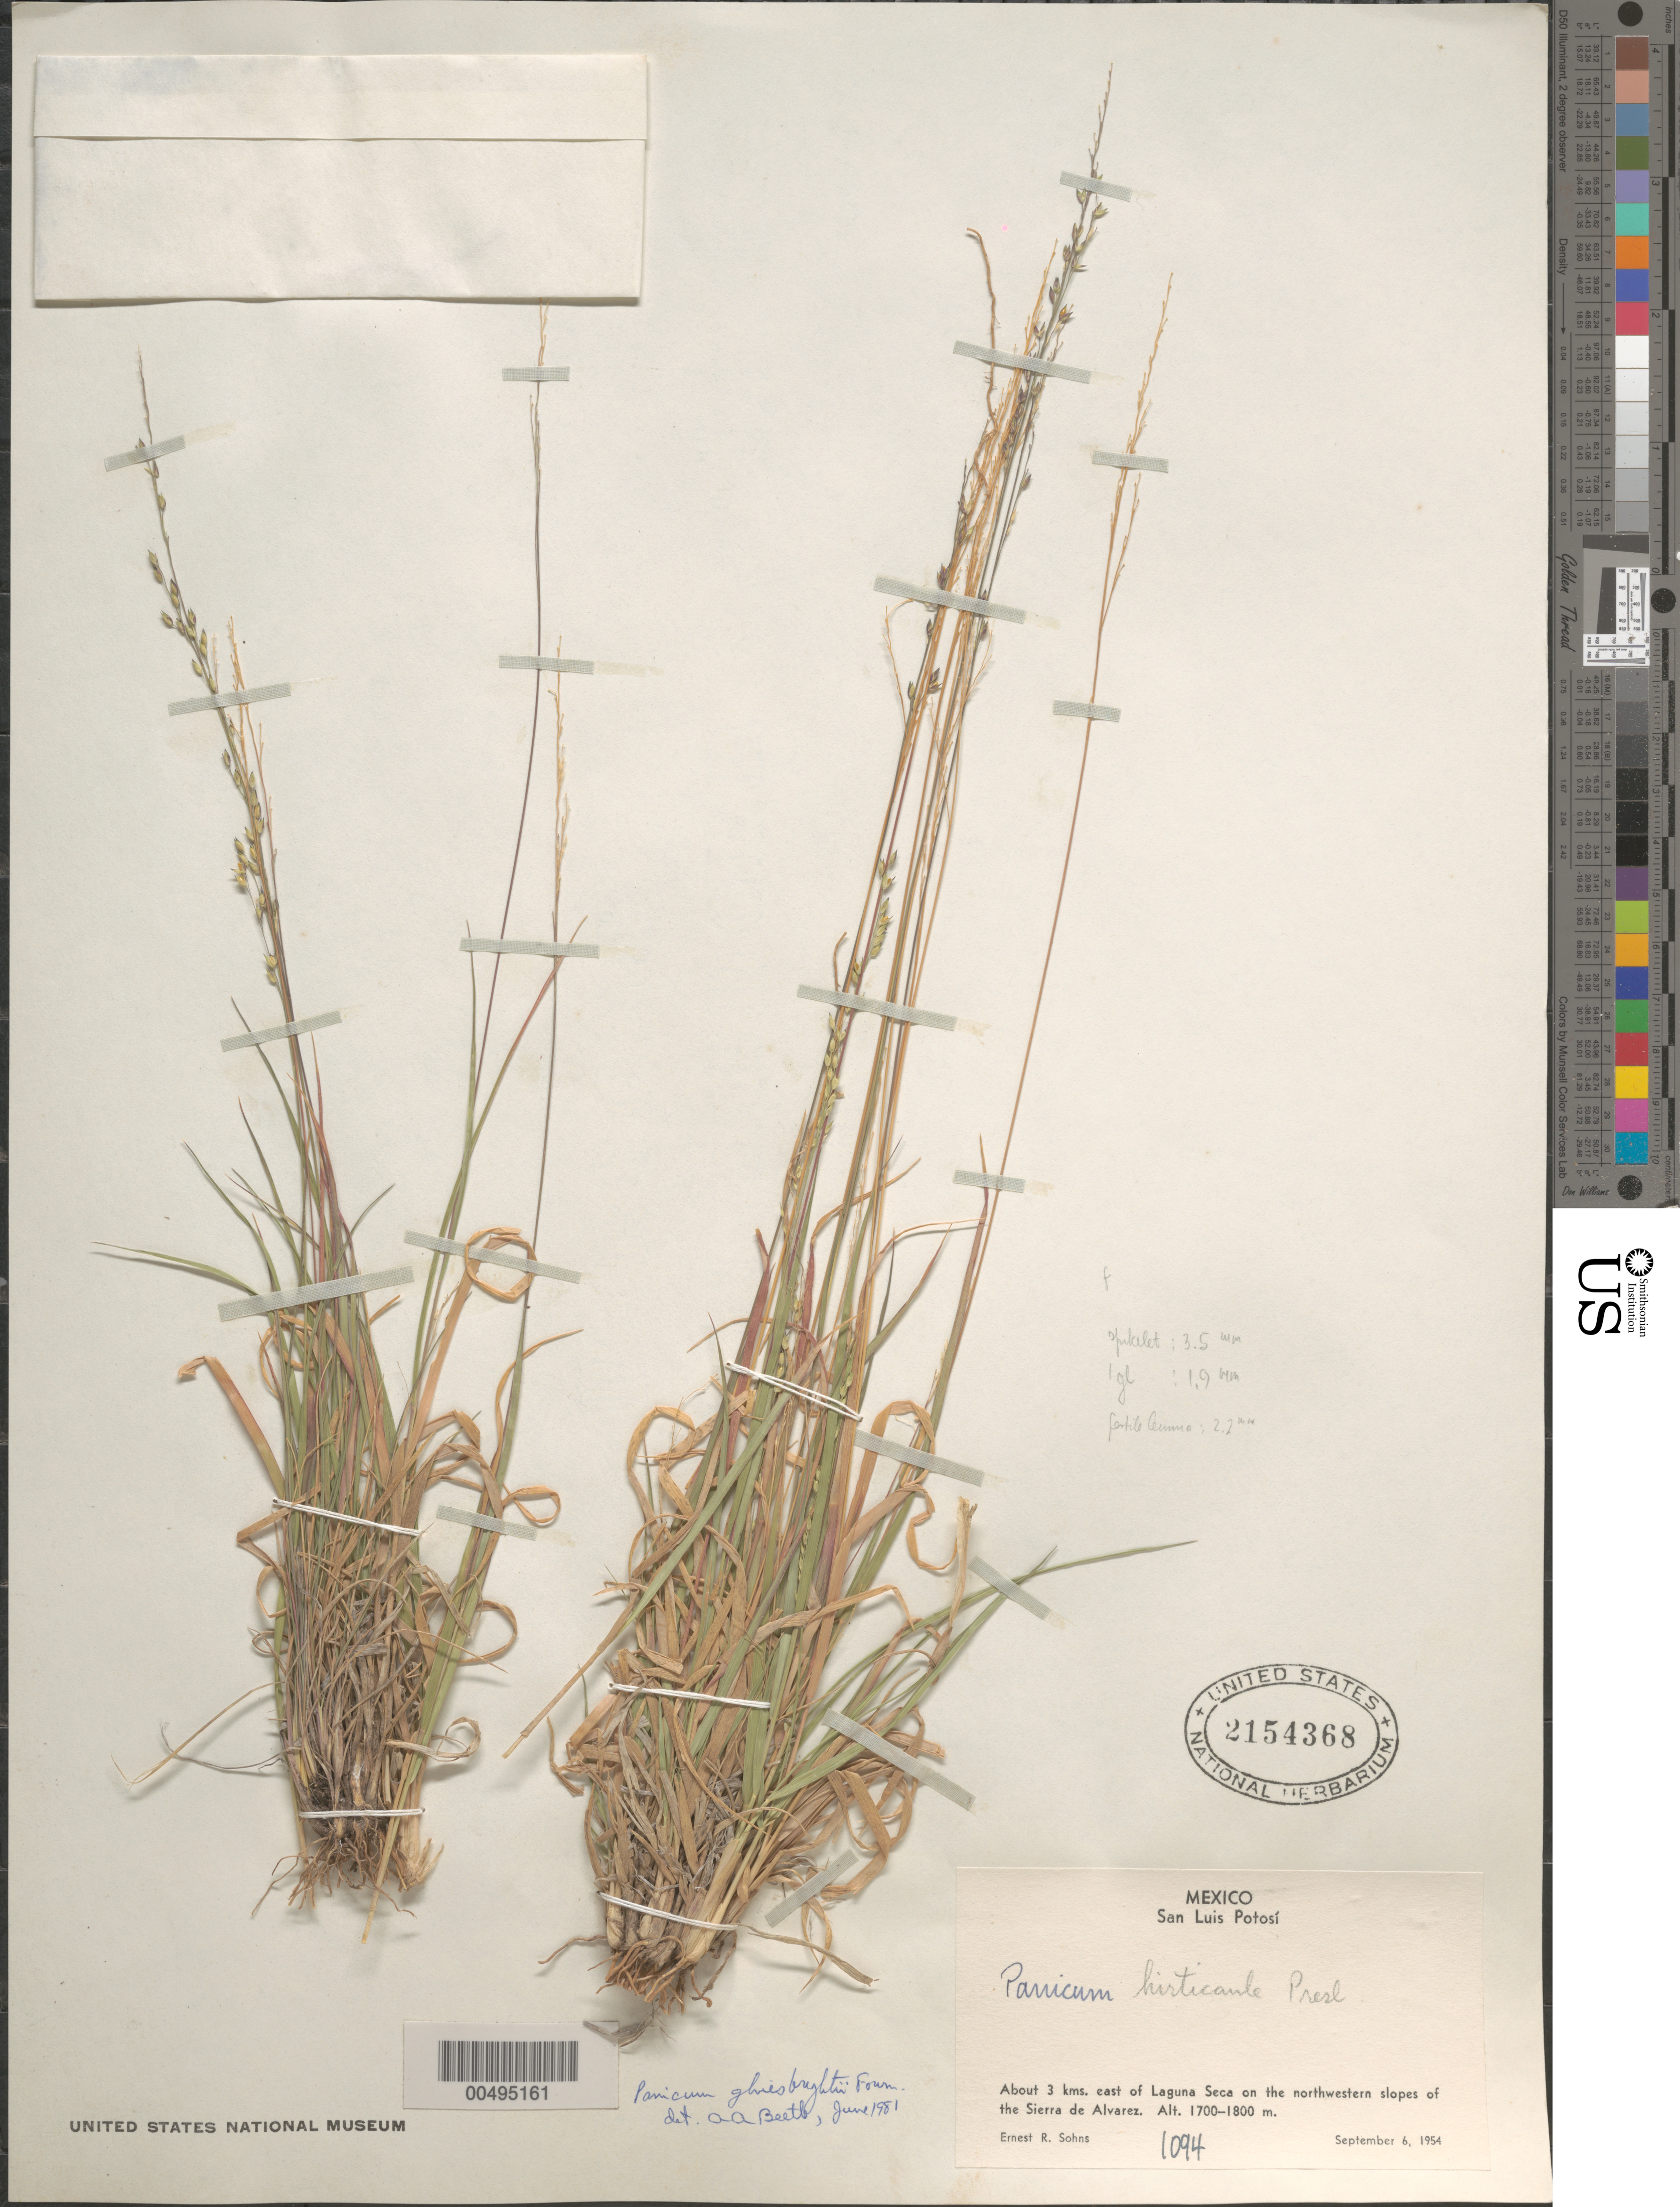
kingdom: Plantae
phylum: Tracheophyta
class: Liliopsida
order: Poales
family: Poaceae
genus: Panicum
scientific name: Panicum hallii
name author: Vasey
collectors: E. R. Sohns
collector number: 1094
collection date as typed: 6 Sep 1954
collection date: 1954-09-06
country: Mexico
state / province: San Luis Potosi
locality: About 3 km E of Laguna Seca on the NW slopes of the Sierra de Alvarez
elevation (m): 1700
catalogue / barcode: US 2154368